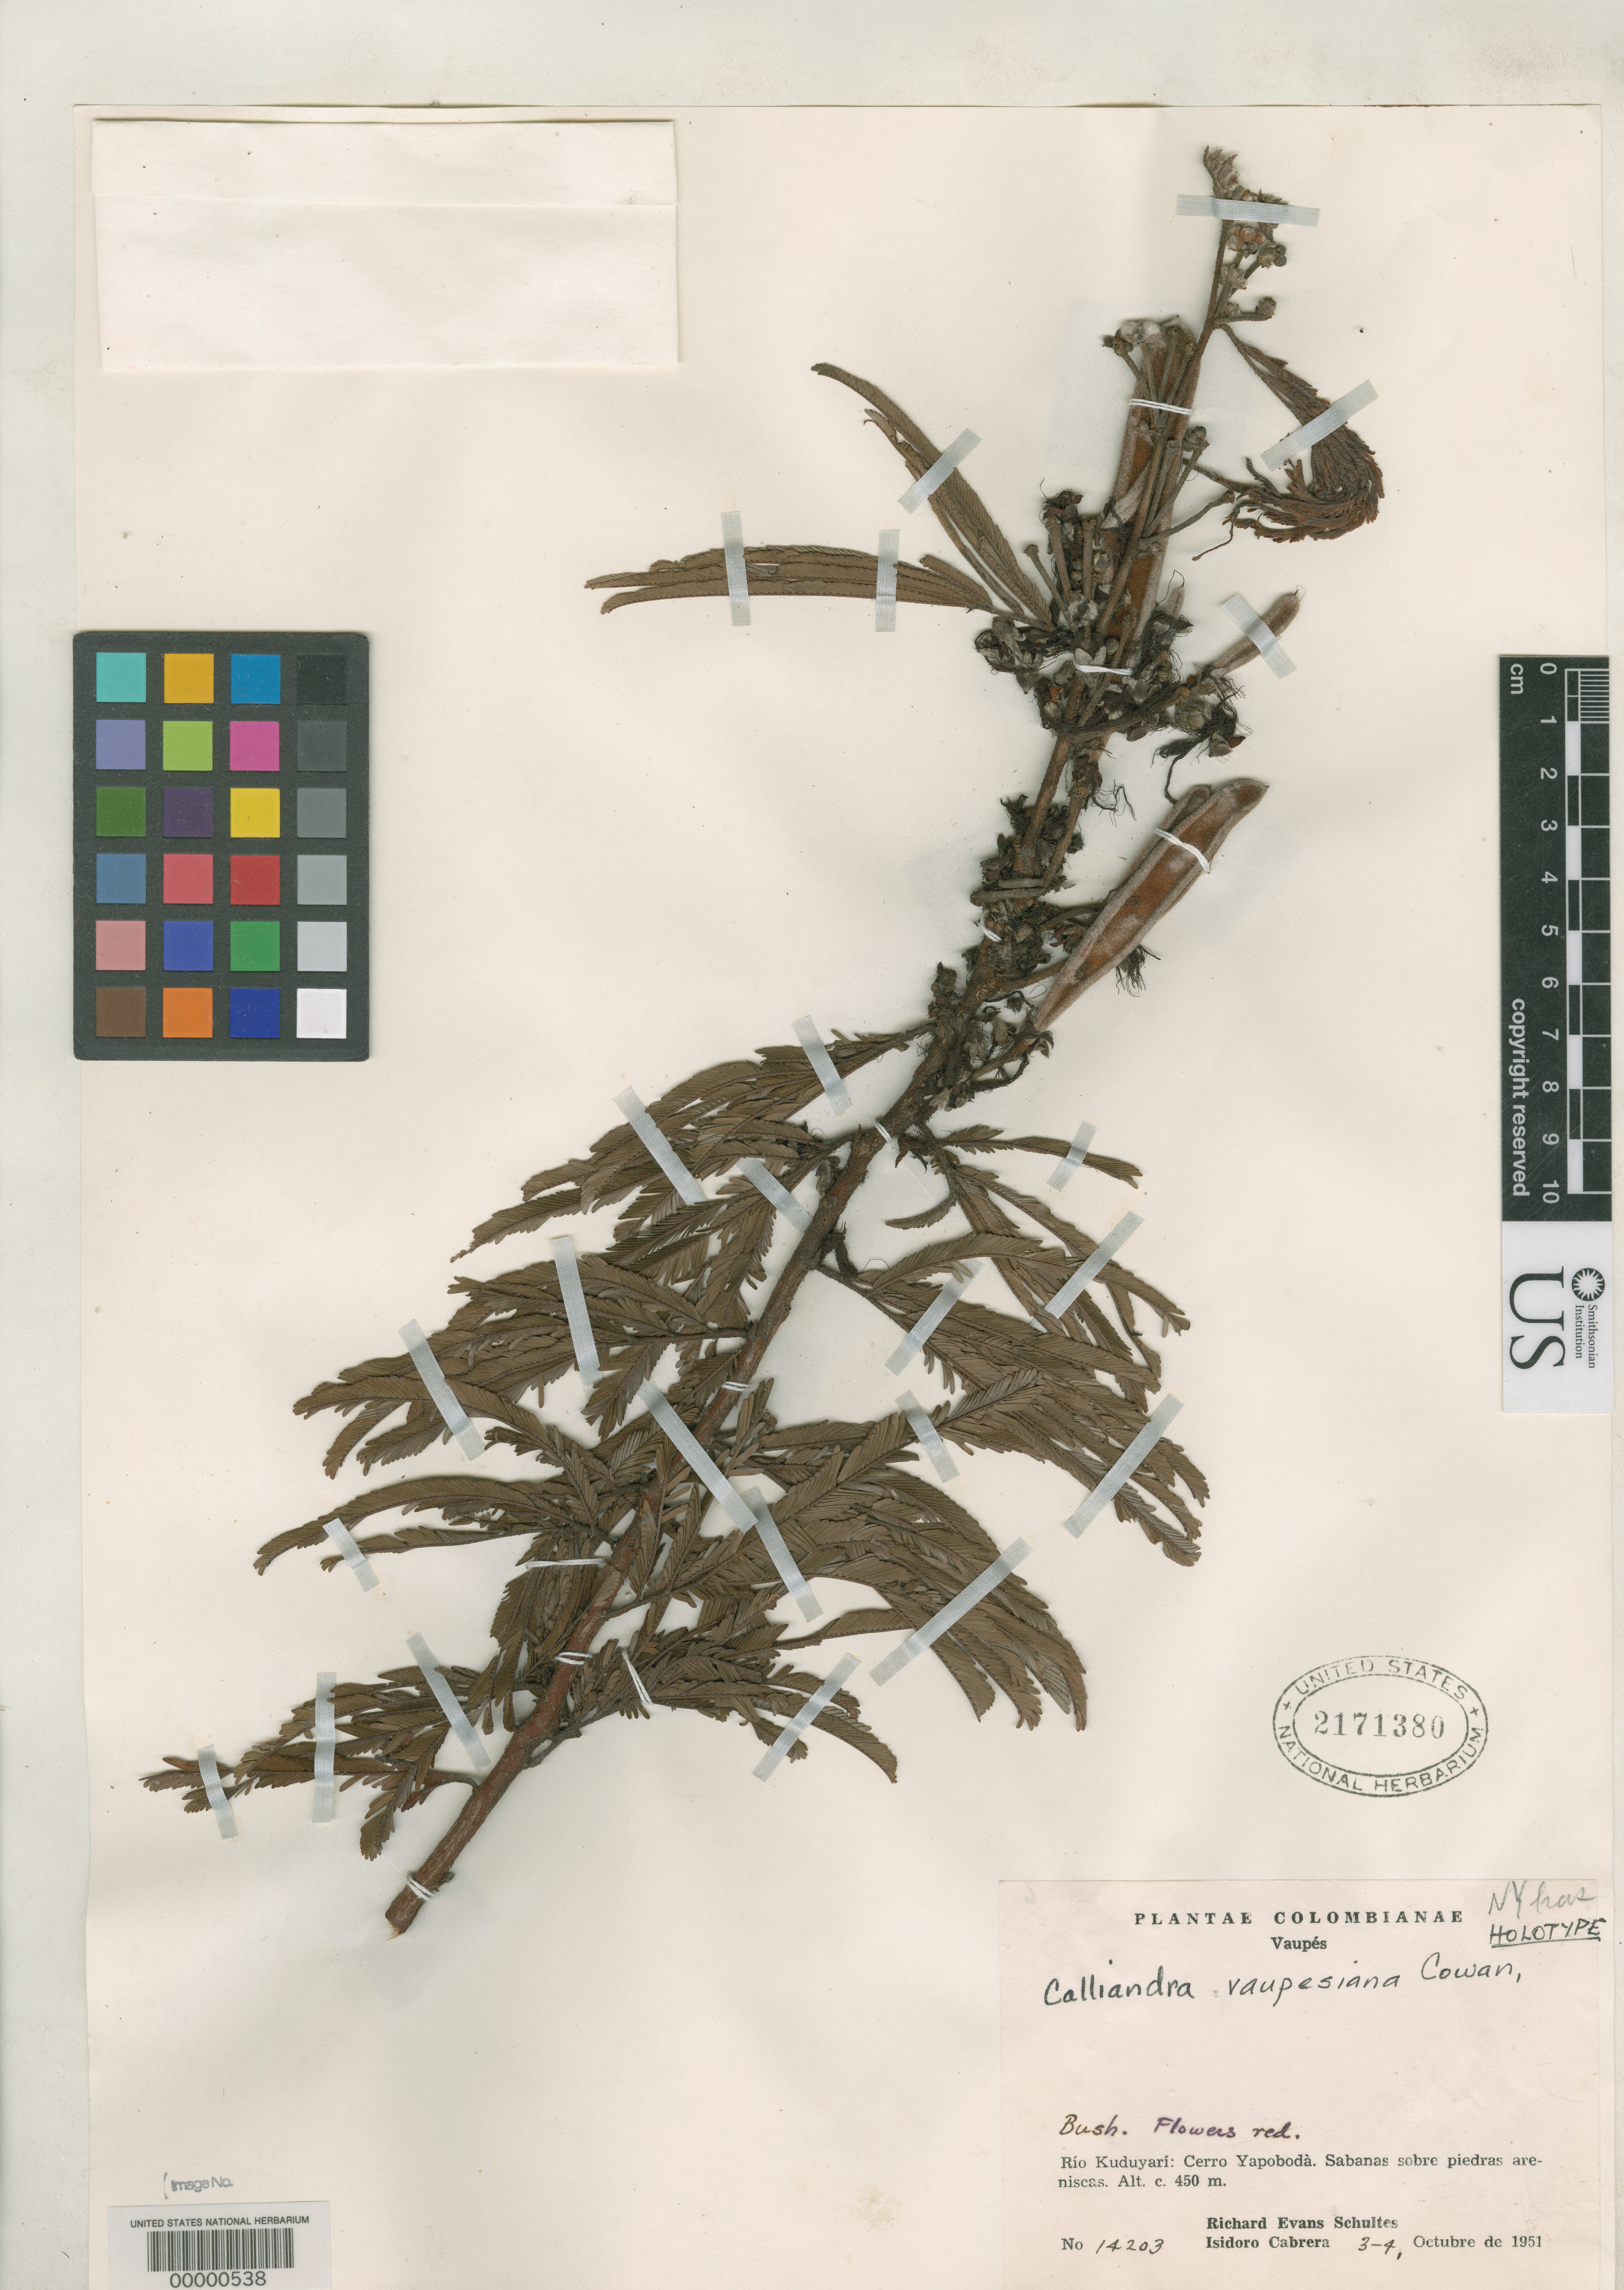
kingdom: Plantae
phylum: Tracheophyta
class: Magnoliopsida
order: Fabales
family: Fabaceae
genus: Calliandra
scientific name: Calliandra vaupesiana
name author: R.S. Cowan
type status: Holotype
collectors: R. E. Schultes & I. Cabrera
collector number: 14203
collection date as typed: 03 Oct 1951 to 04 Oct 1951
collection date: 1951-10-03/1951-10-04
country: Colombia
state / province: Vaupés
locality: Roi Kuduyari, Cerro Yapoboda.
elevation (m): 450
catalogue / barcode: US 2171380